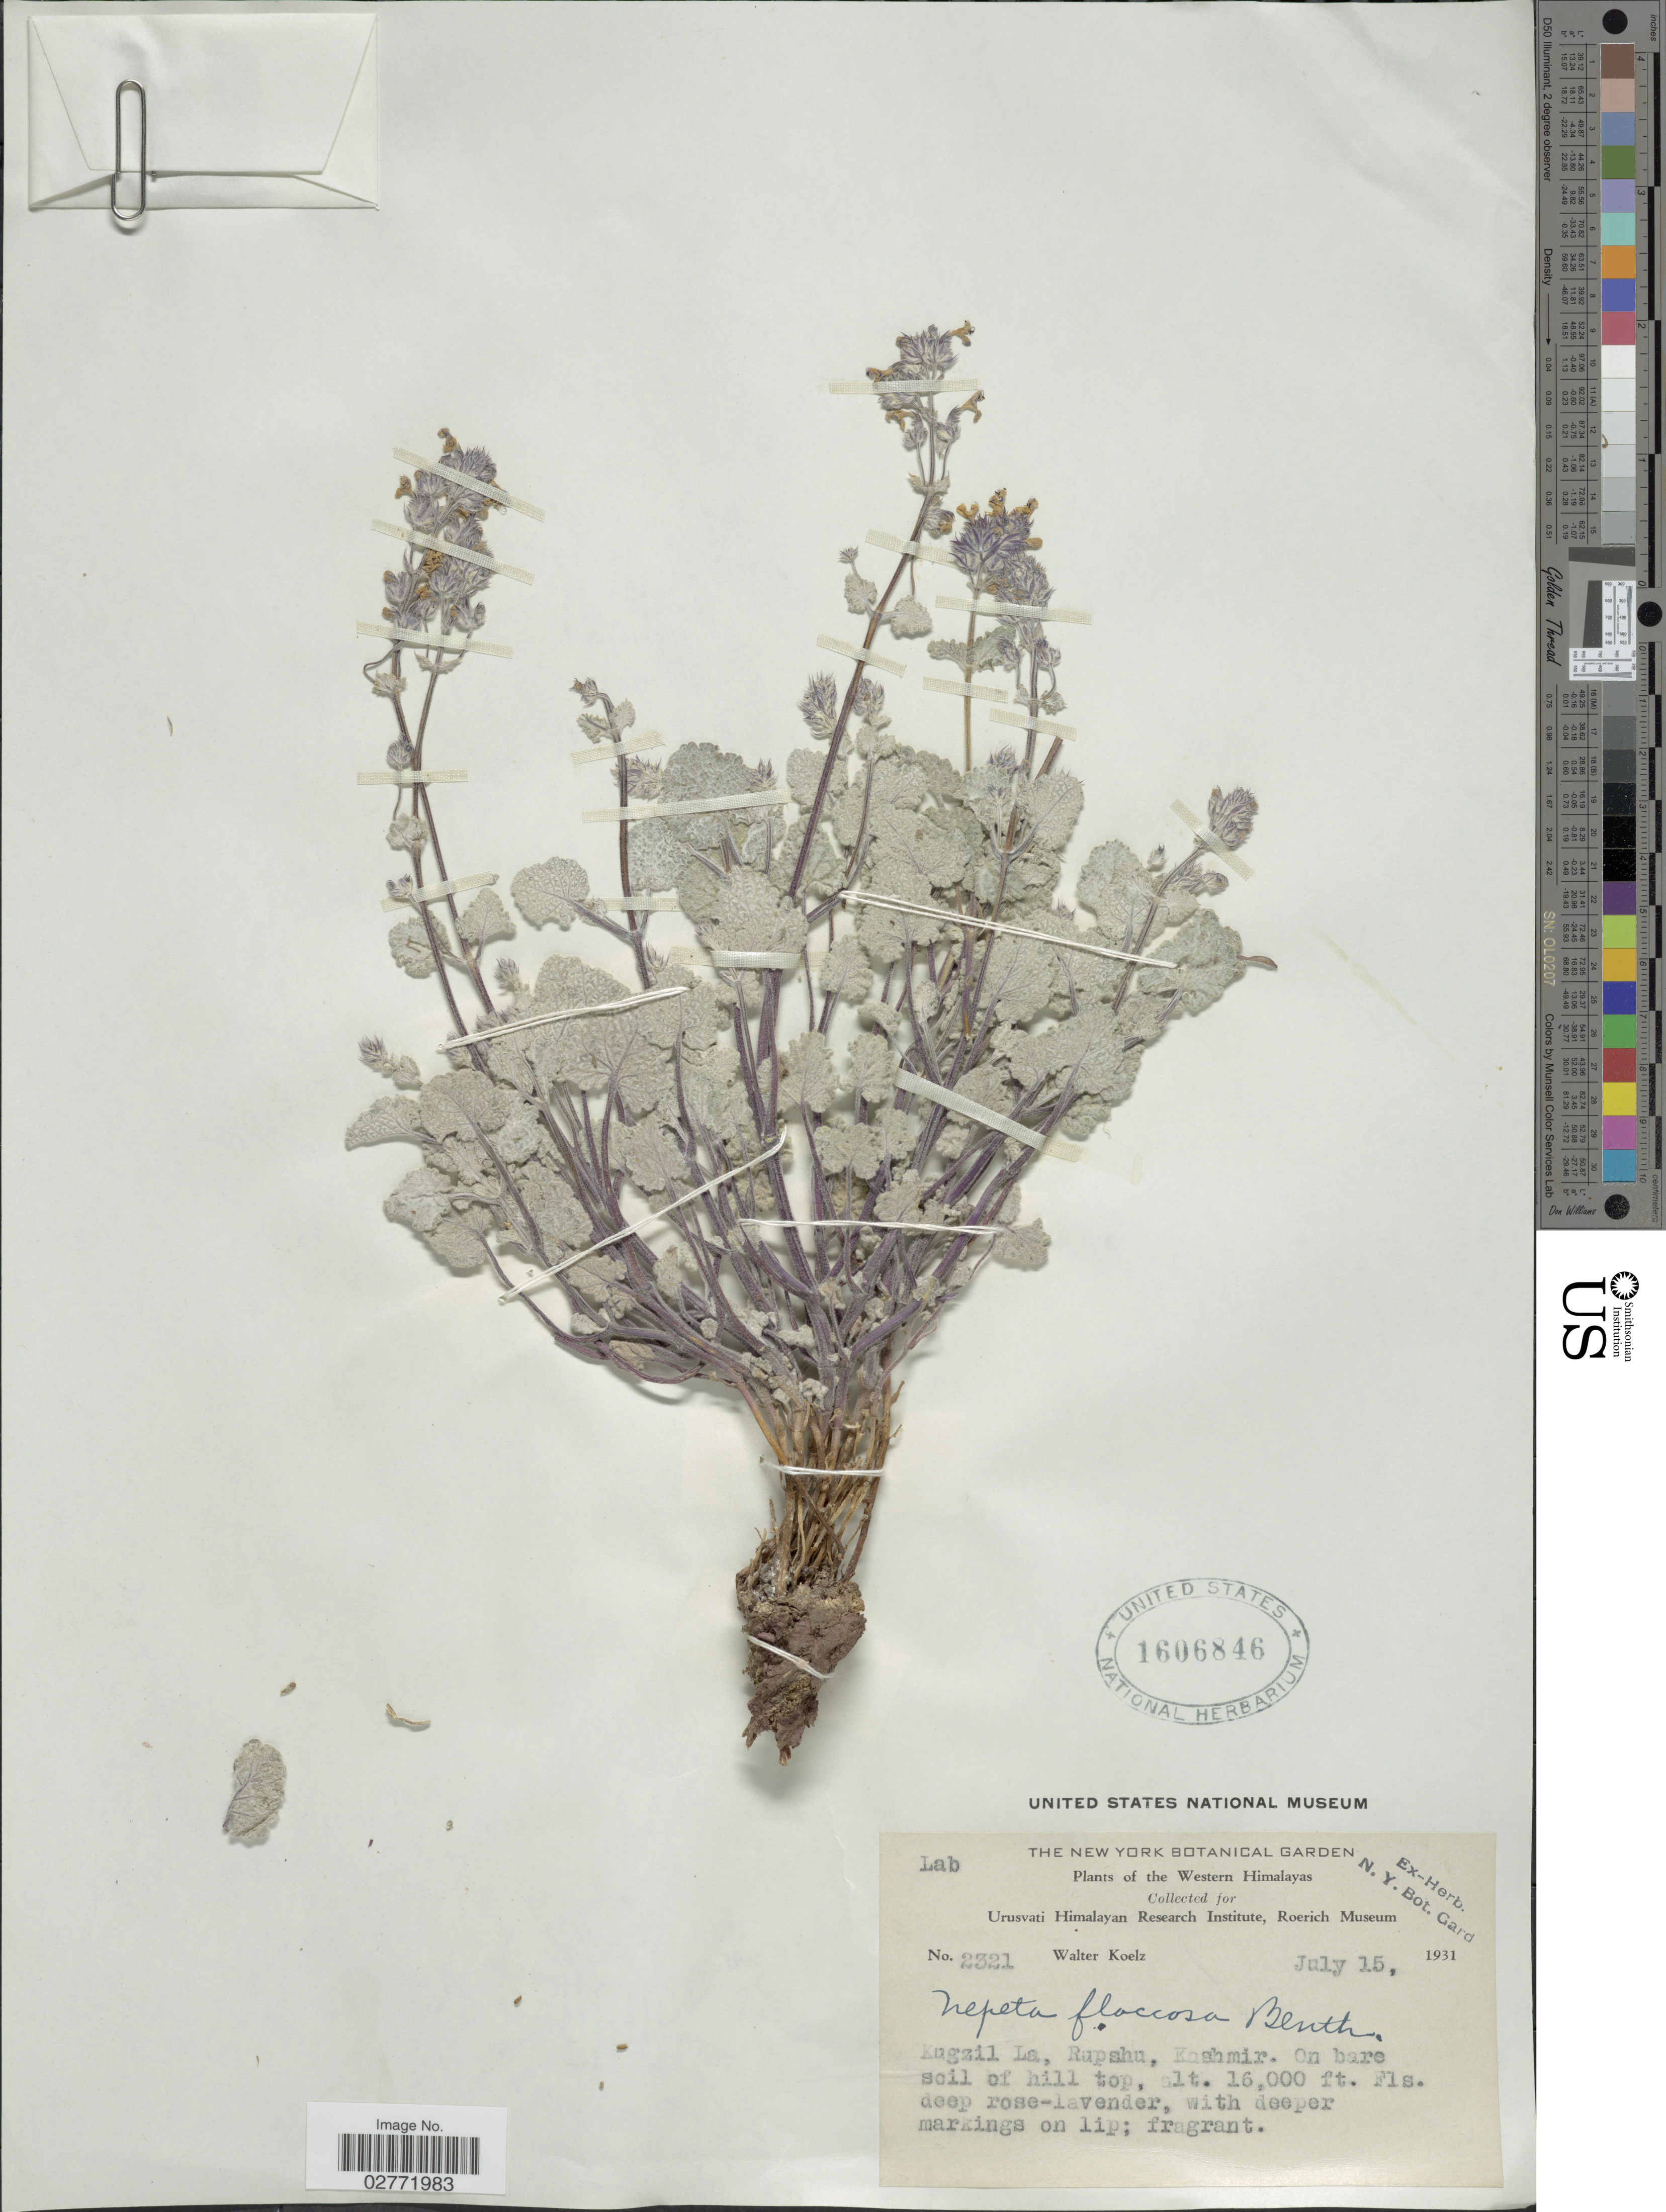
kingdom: Plantae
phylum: Tracheophyta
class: Magnoliopsida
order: Lamiales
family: Lamiaceae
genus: Nepeta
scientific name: Nepeta floccosa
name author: Benth.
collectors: W. N. Koelz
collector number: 2321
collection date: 1931-07-15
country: India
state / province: Jammu and Kashmir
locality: Western Himalayas, Kugzil La, Rupshu, Kashmir.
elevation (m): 4877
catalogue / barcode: US 1606846